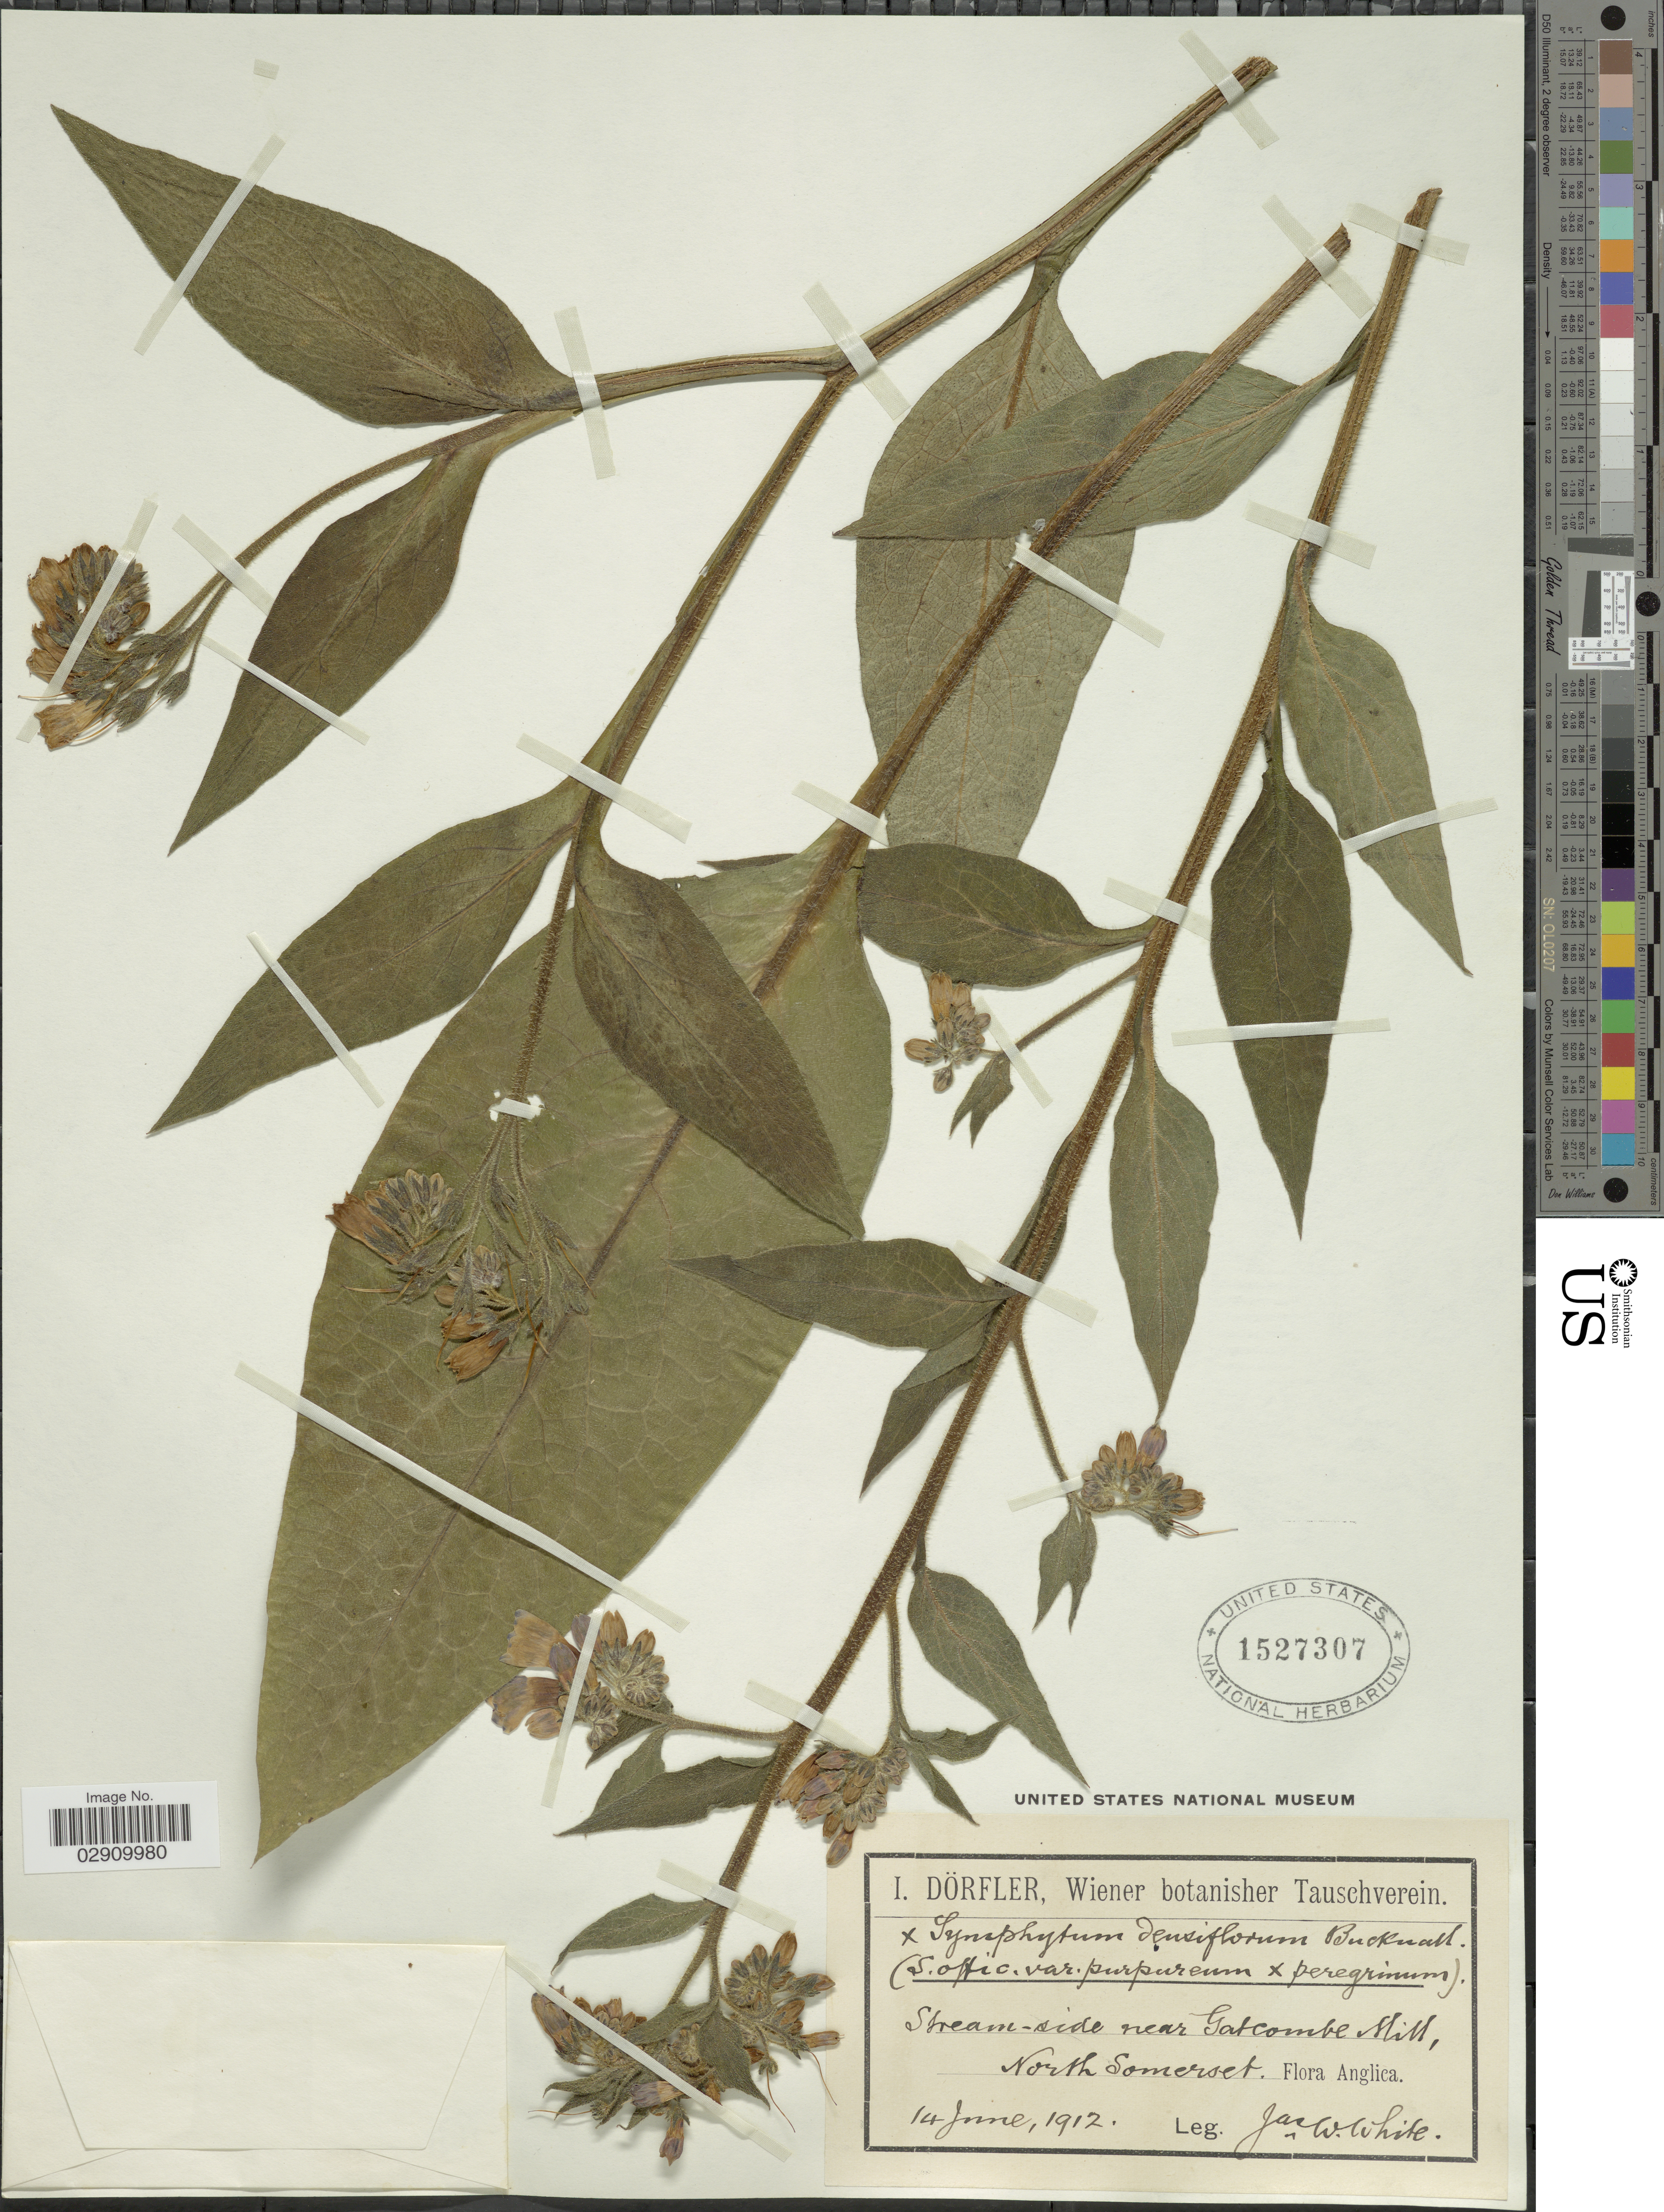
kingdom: Plantae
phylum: Tracheophyta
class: Magnoliopsida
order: Boraginales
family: Boraginaceae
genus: Symphytum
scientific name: Symphytum x densiflorum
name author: Buckn.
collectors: J. W. White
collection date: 1912-06-14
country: United Kingdom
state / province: England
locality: Stream-side near Gatcombe Mill, North Somerset, Flora Anglica.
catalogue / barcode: US 1527307